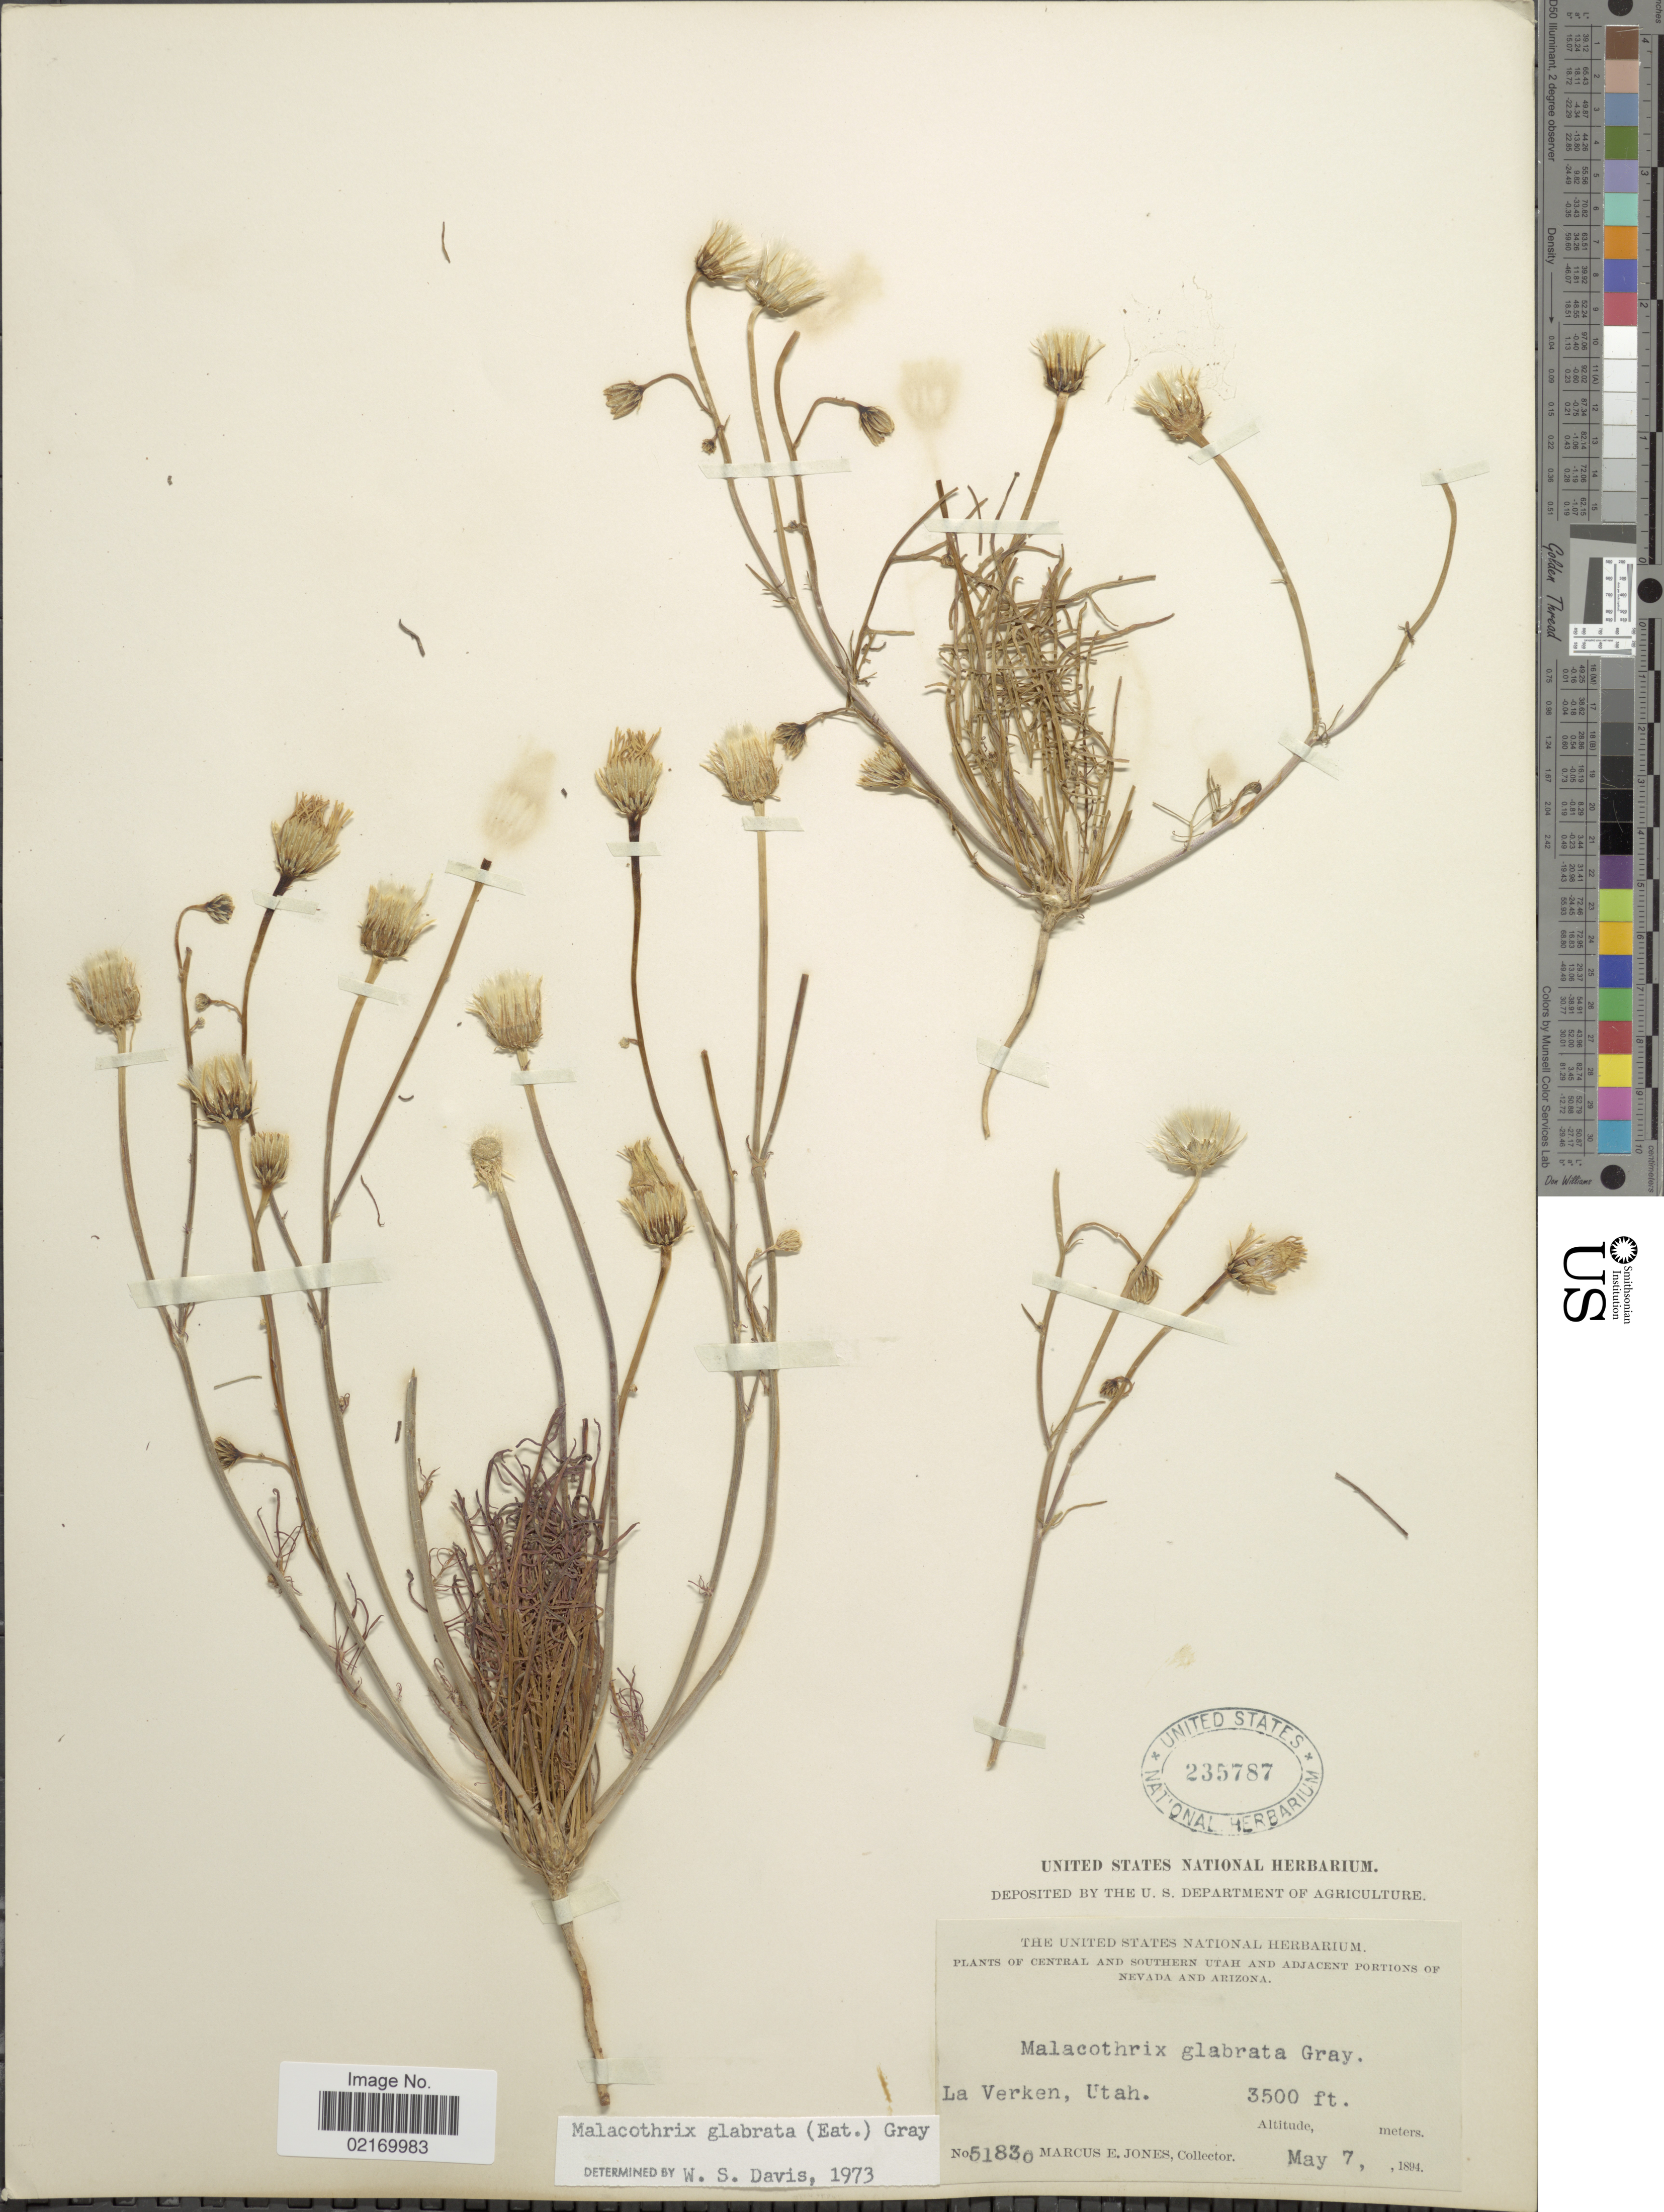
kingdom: Plantae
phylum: Tracheophyta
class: Magnoliopsida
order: Asterales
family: Asteraceae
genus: Malacothrix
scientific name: Malacothrix glabrata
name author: (A. Gray ex D.C. Eaton) A. Gray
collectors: M. E. Jones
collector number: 51830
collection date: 1894-05-07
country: United States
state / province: Utah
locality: La Verken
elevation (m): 1067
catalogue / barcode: US 235787